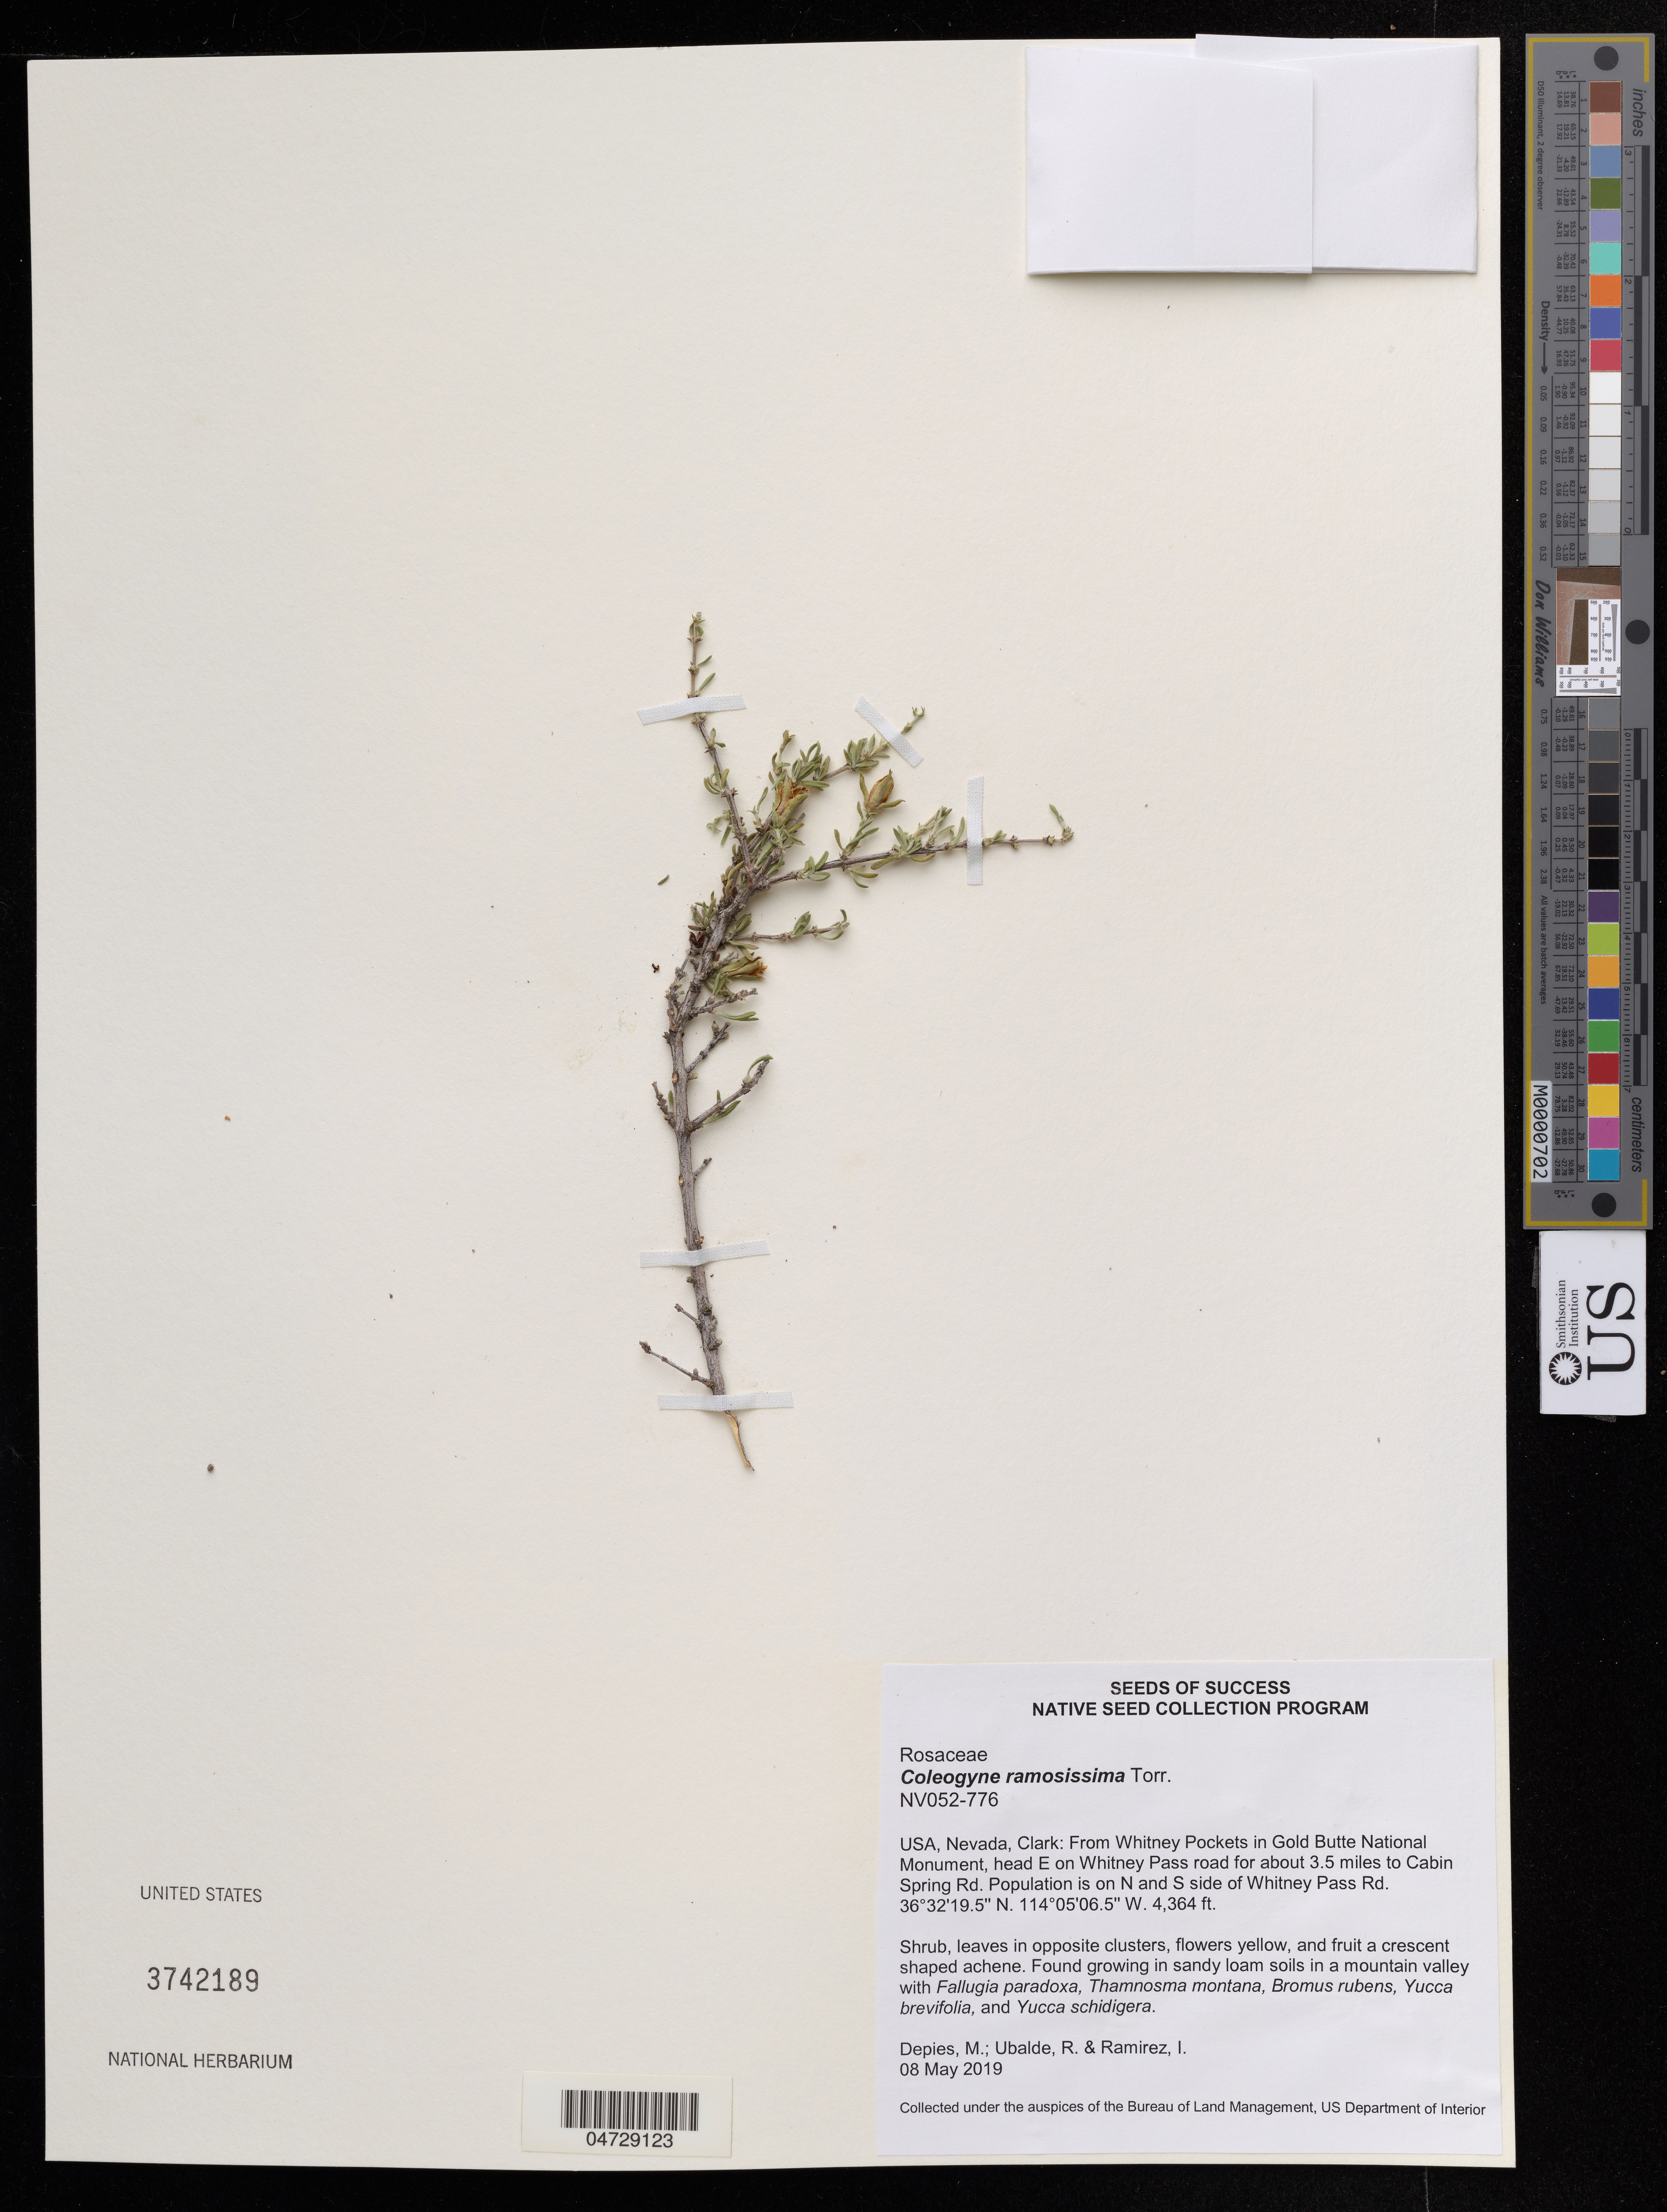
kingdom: Plantae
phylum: Tracheophyta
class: Magnoliopsida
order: Rosales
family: Rosaceae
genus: Coleogyne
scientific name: Coleogyne ramosissima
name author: Torr.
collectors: M. Depies, R. Ubalde & I. Ramírez M.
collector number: NV052-776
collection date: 2019-05-08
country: United States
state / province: Nevada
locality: Clark: From Whitney Pockets in Gold Butte National Monument, head E on Whitney Pass road for about 3.5 miles to Cabin Spring Rd. Population is on N and S side of Whitey Pass Rd?.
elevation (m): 1330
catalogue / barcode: US 3742189